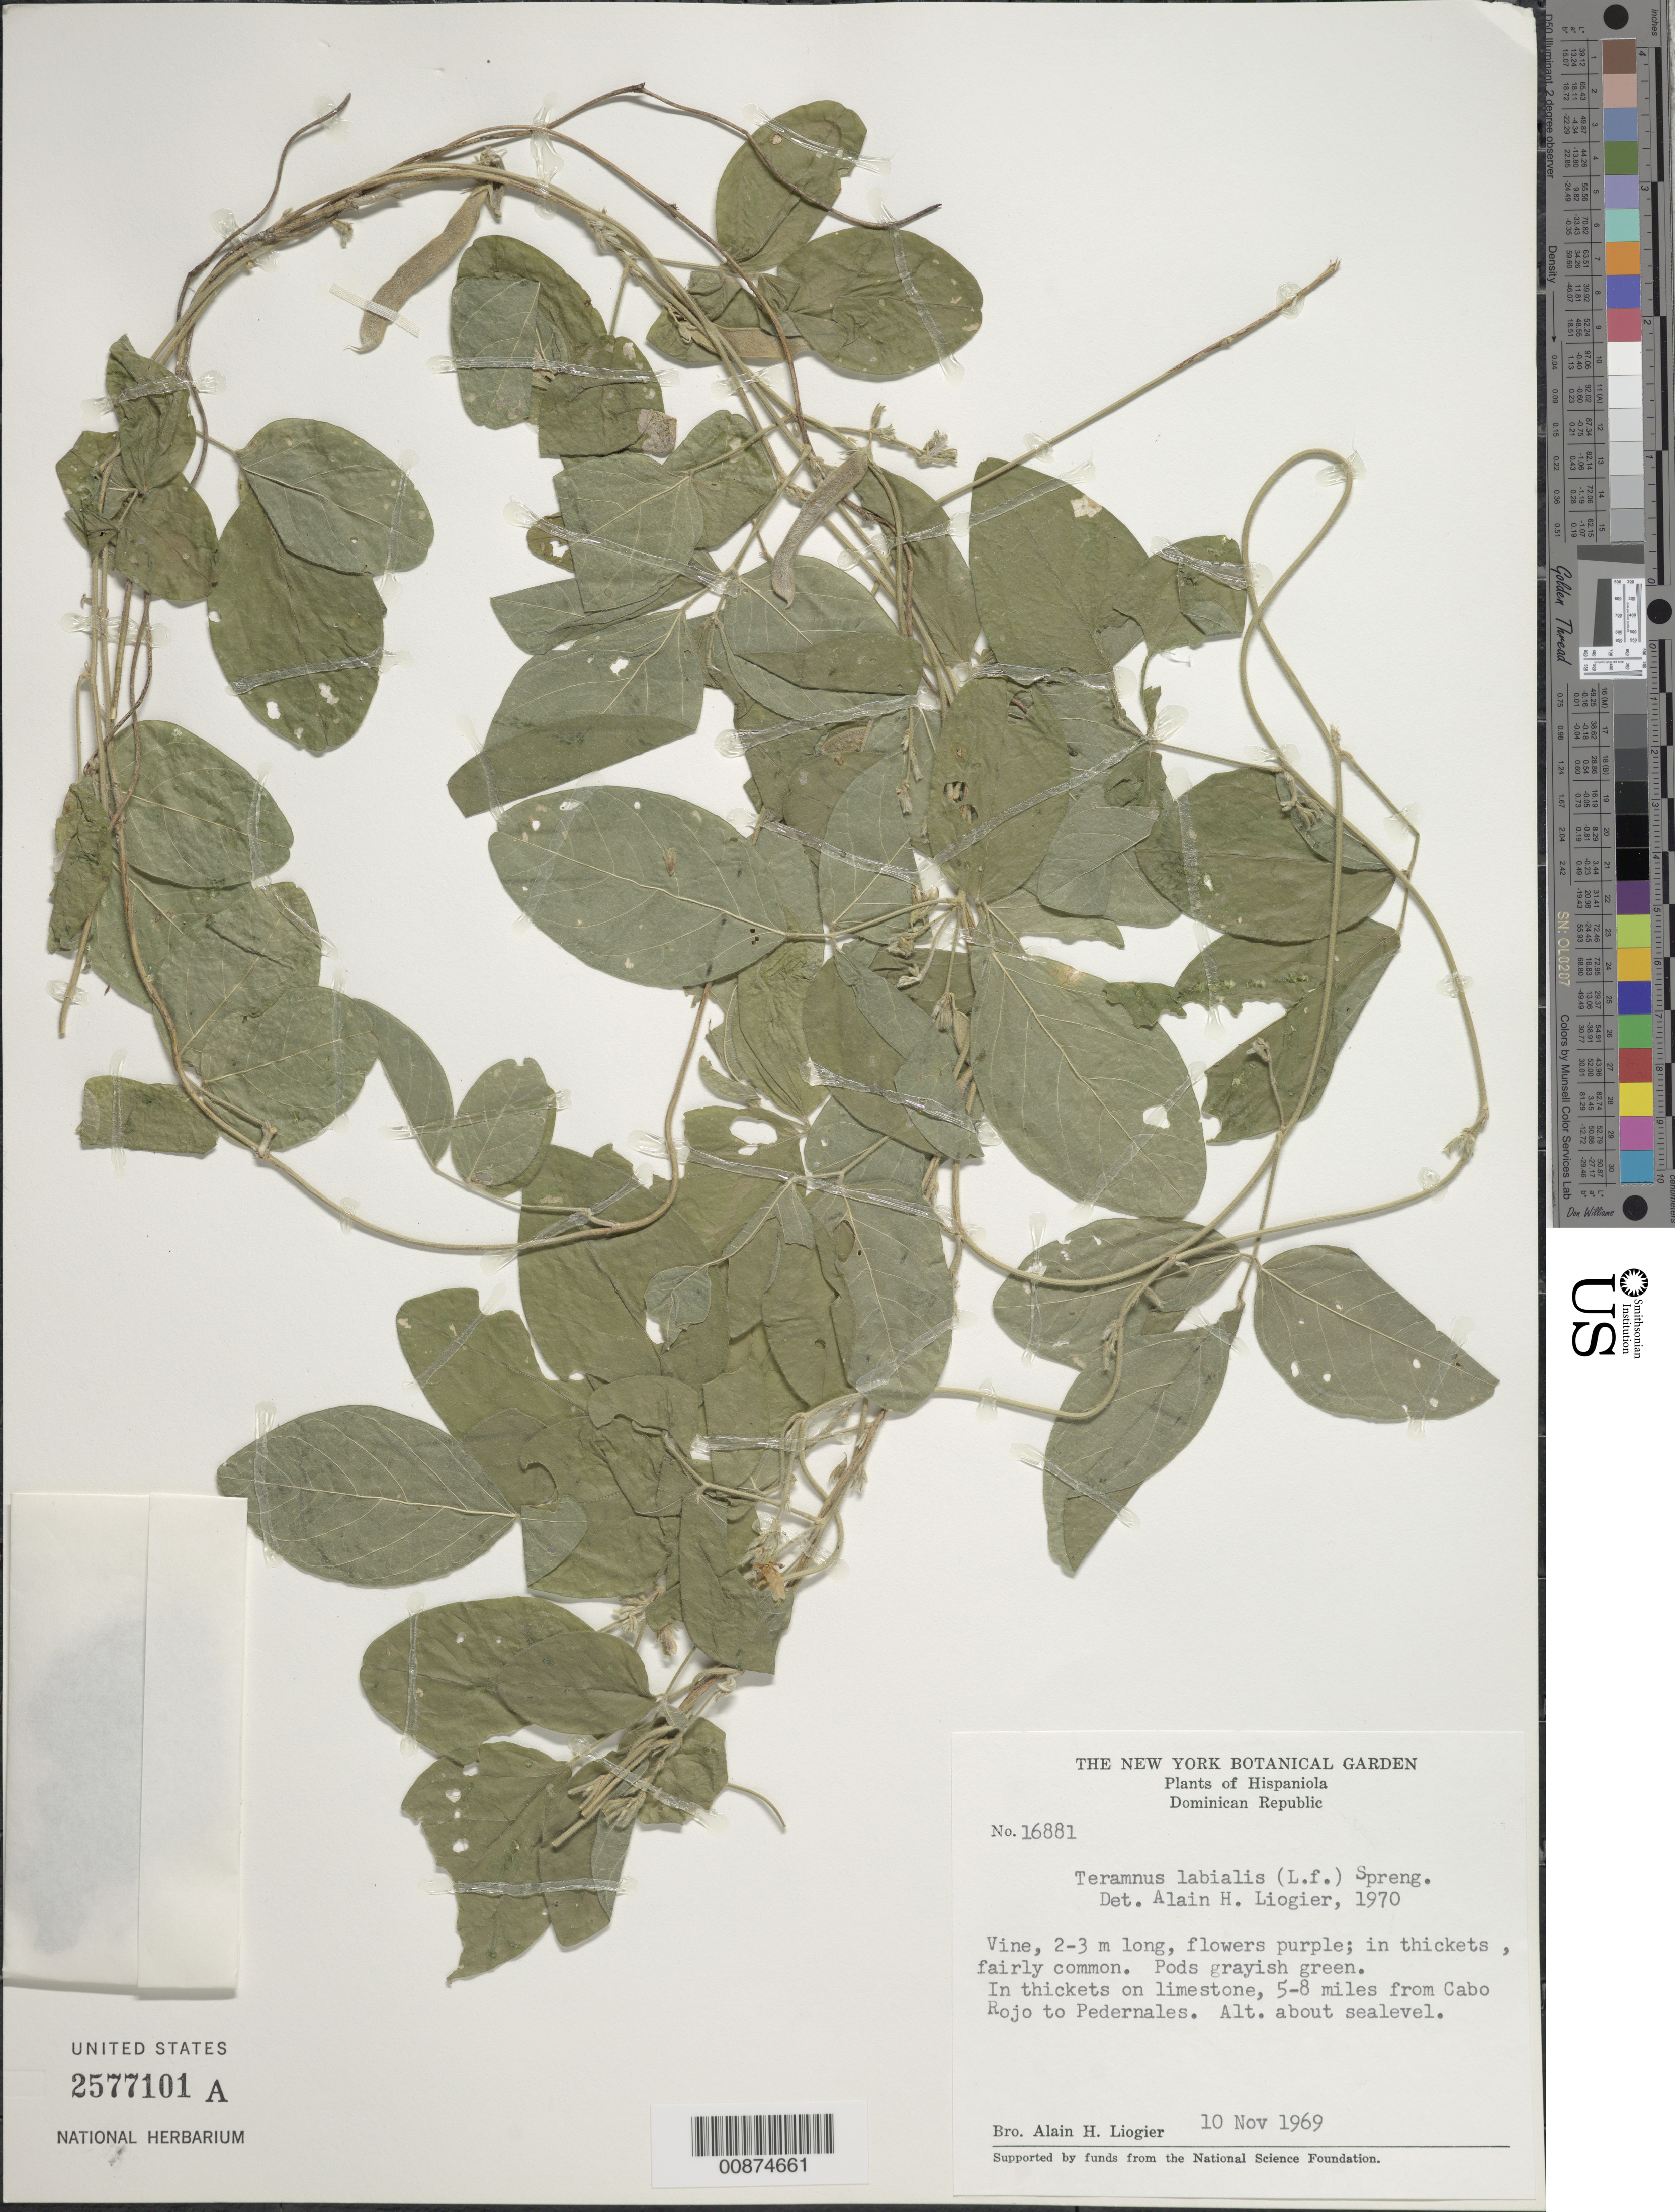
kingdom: Plantae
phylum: Tracheophyta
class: Magnoliopsida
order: Fabales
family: Fabaceae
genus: Teramnus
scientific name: Teramnus labialis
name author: (L. f.) Spreng.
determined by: Liogier, Alain H.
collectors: A. H. Liogier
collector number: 16881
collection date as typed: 10 Nov 1969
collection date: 1969-11-10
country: Dominican Republic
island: Hispaniola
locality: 5-8 miles from Cabo Rojo to Pedernales.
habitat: Thickets on limestone.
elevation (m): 0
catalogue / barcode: US 2577101A